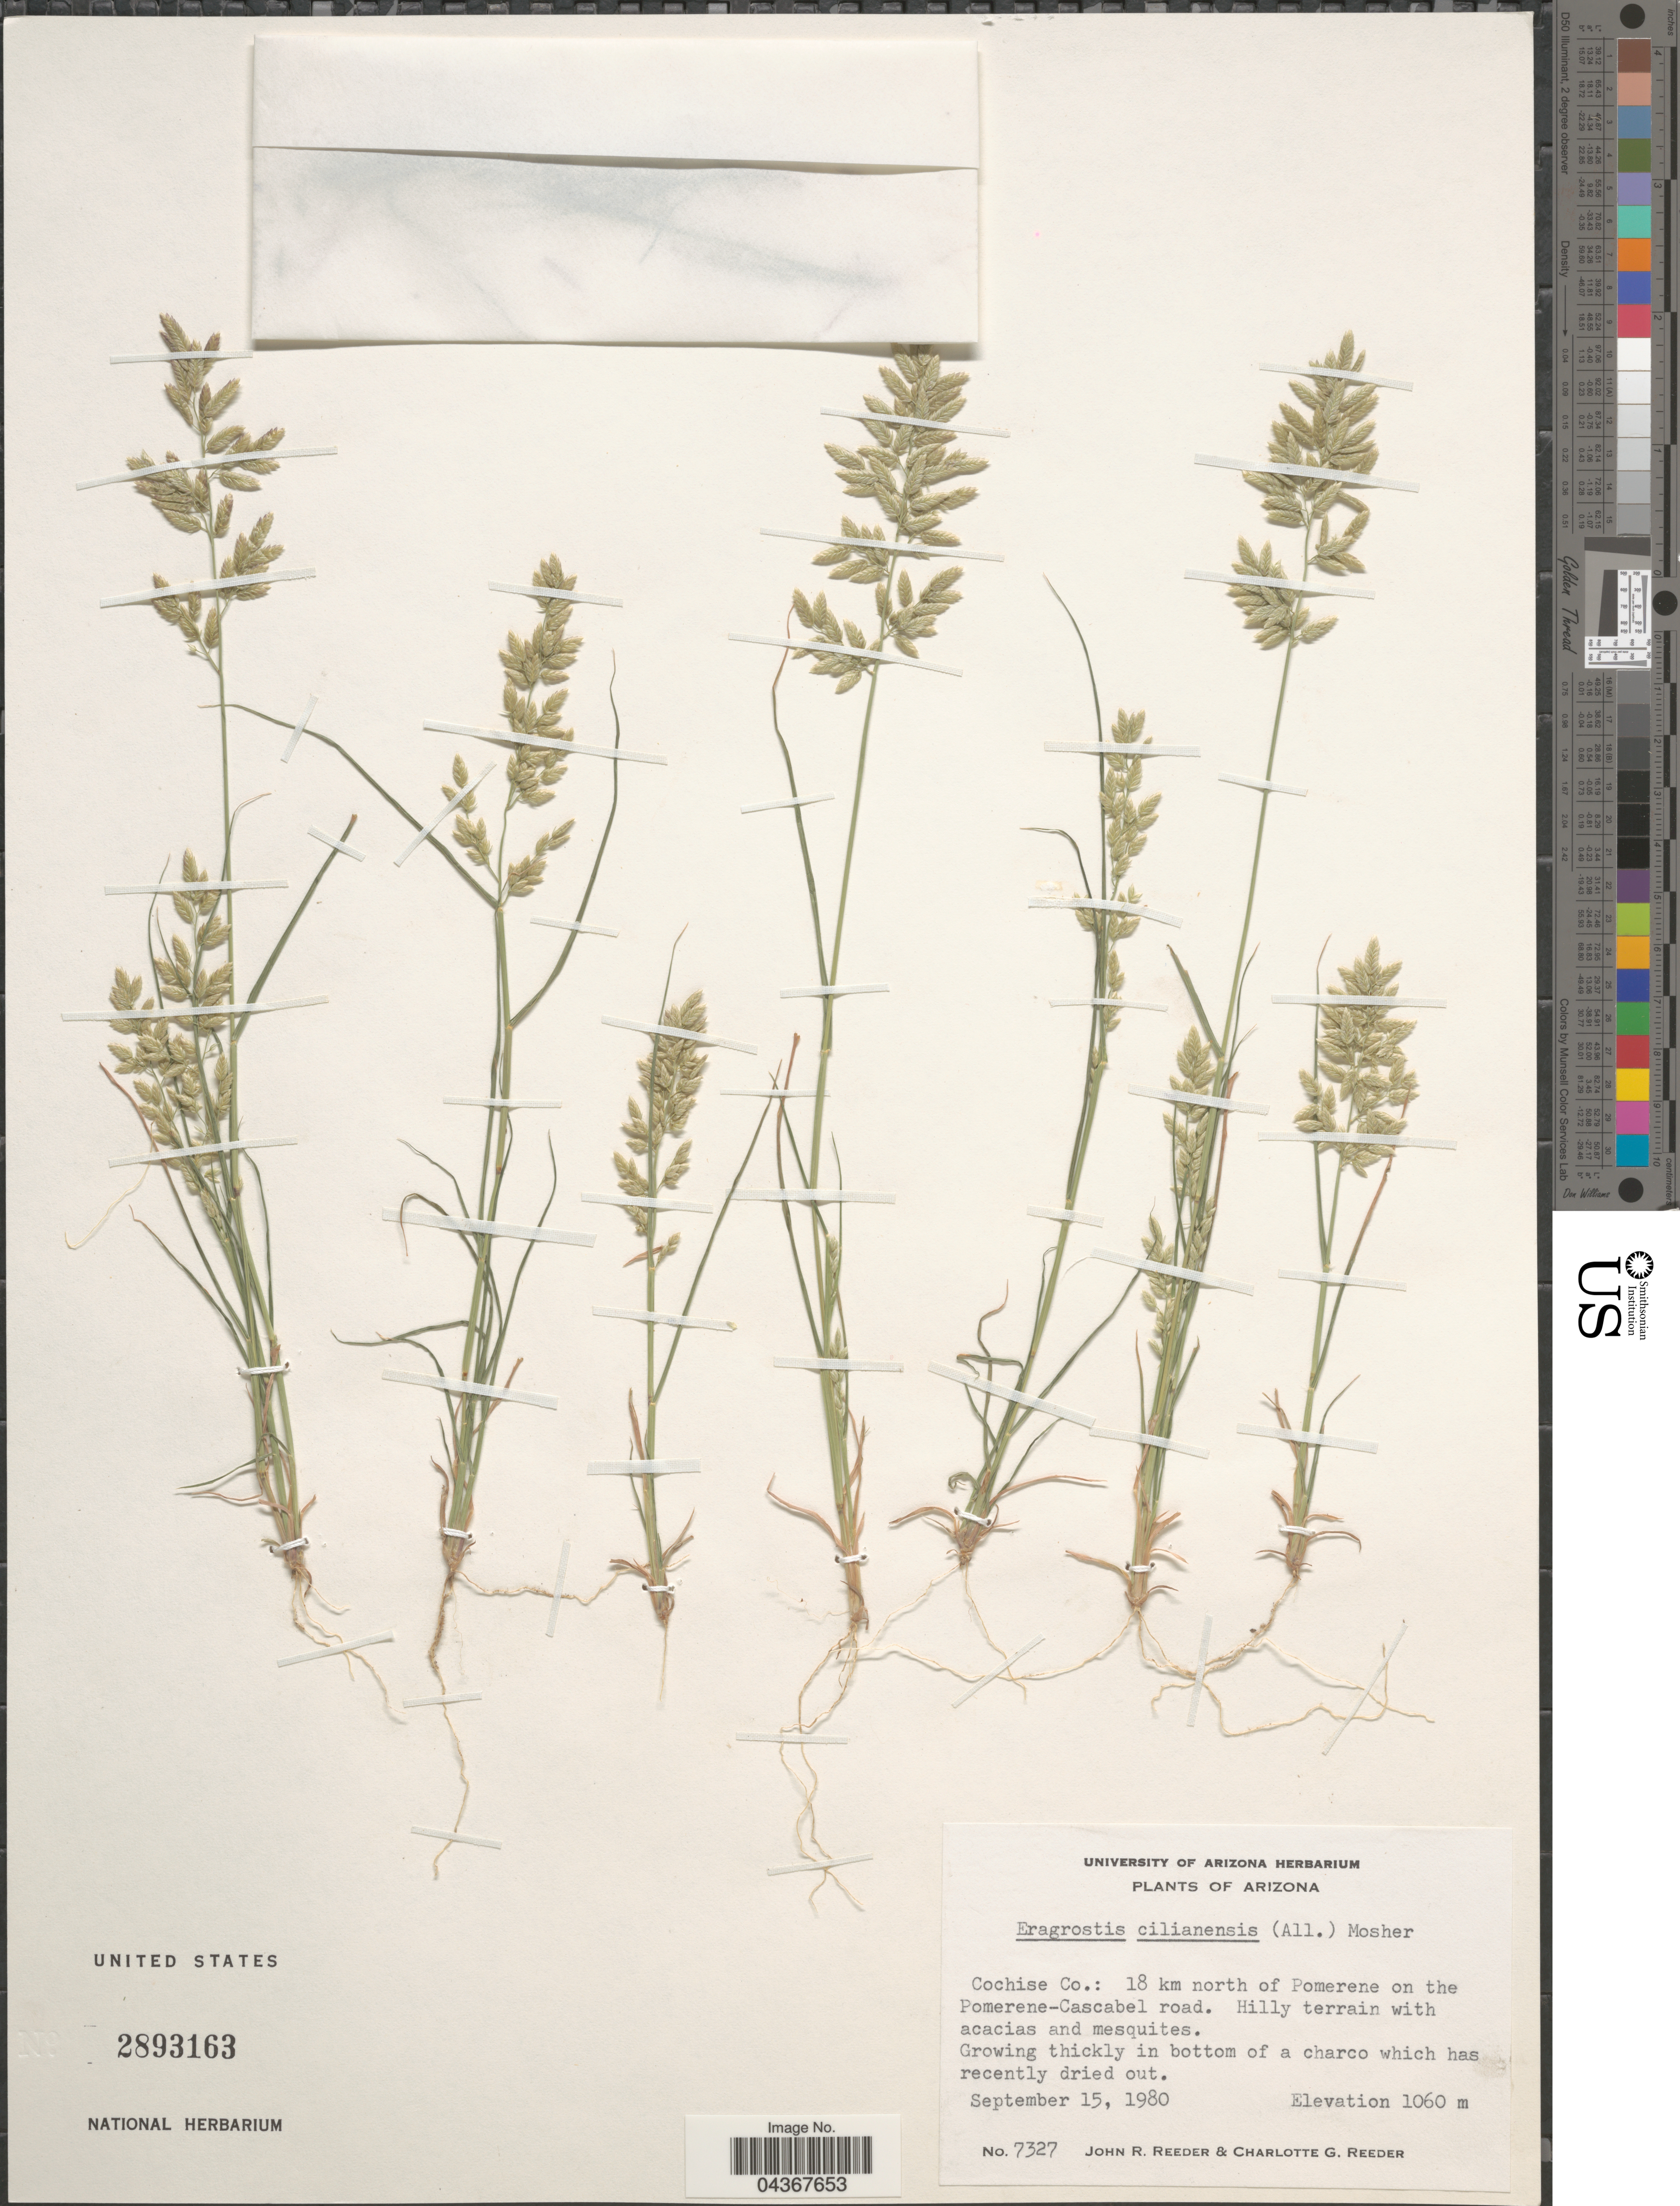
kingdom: Plantae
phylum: Tracheophyta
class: Liliopsida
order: Poales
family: Poaceae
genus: Eragrostis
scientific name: Eragrostis cilianensis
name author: (Bellardi) Vignolo ex Janch.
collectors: J. R. Reeder & C. G. Reeder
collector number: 7327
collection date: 1980-09-15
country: United States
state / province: Arizona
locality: Cochise Co.: 18 km north of Pomerene on the Pomerene-Cascabel road.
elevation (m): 1060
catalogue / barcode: US 2893163